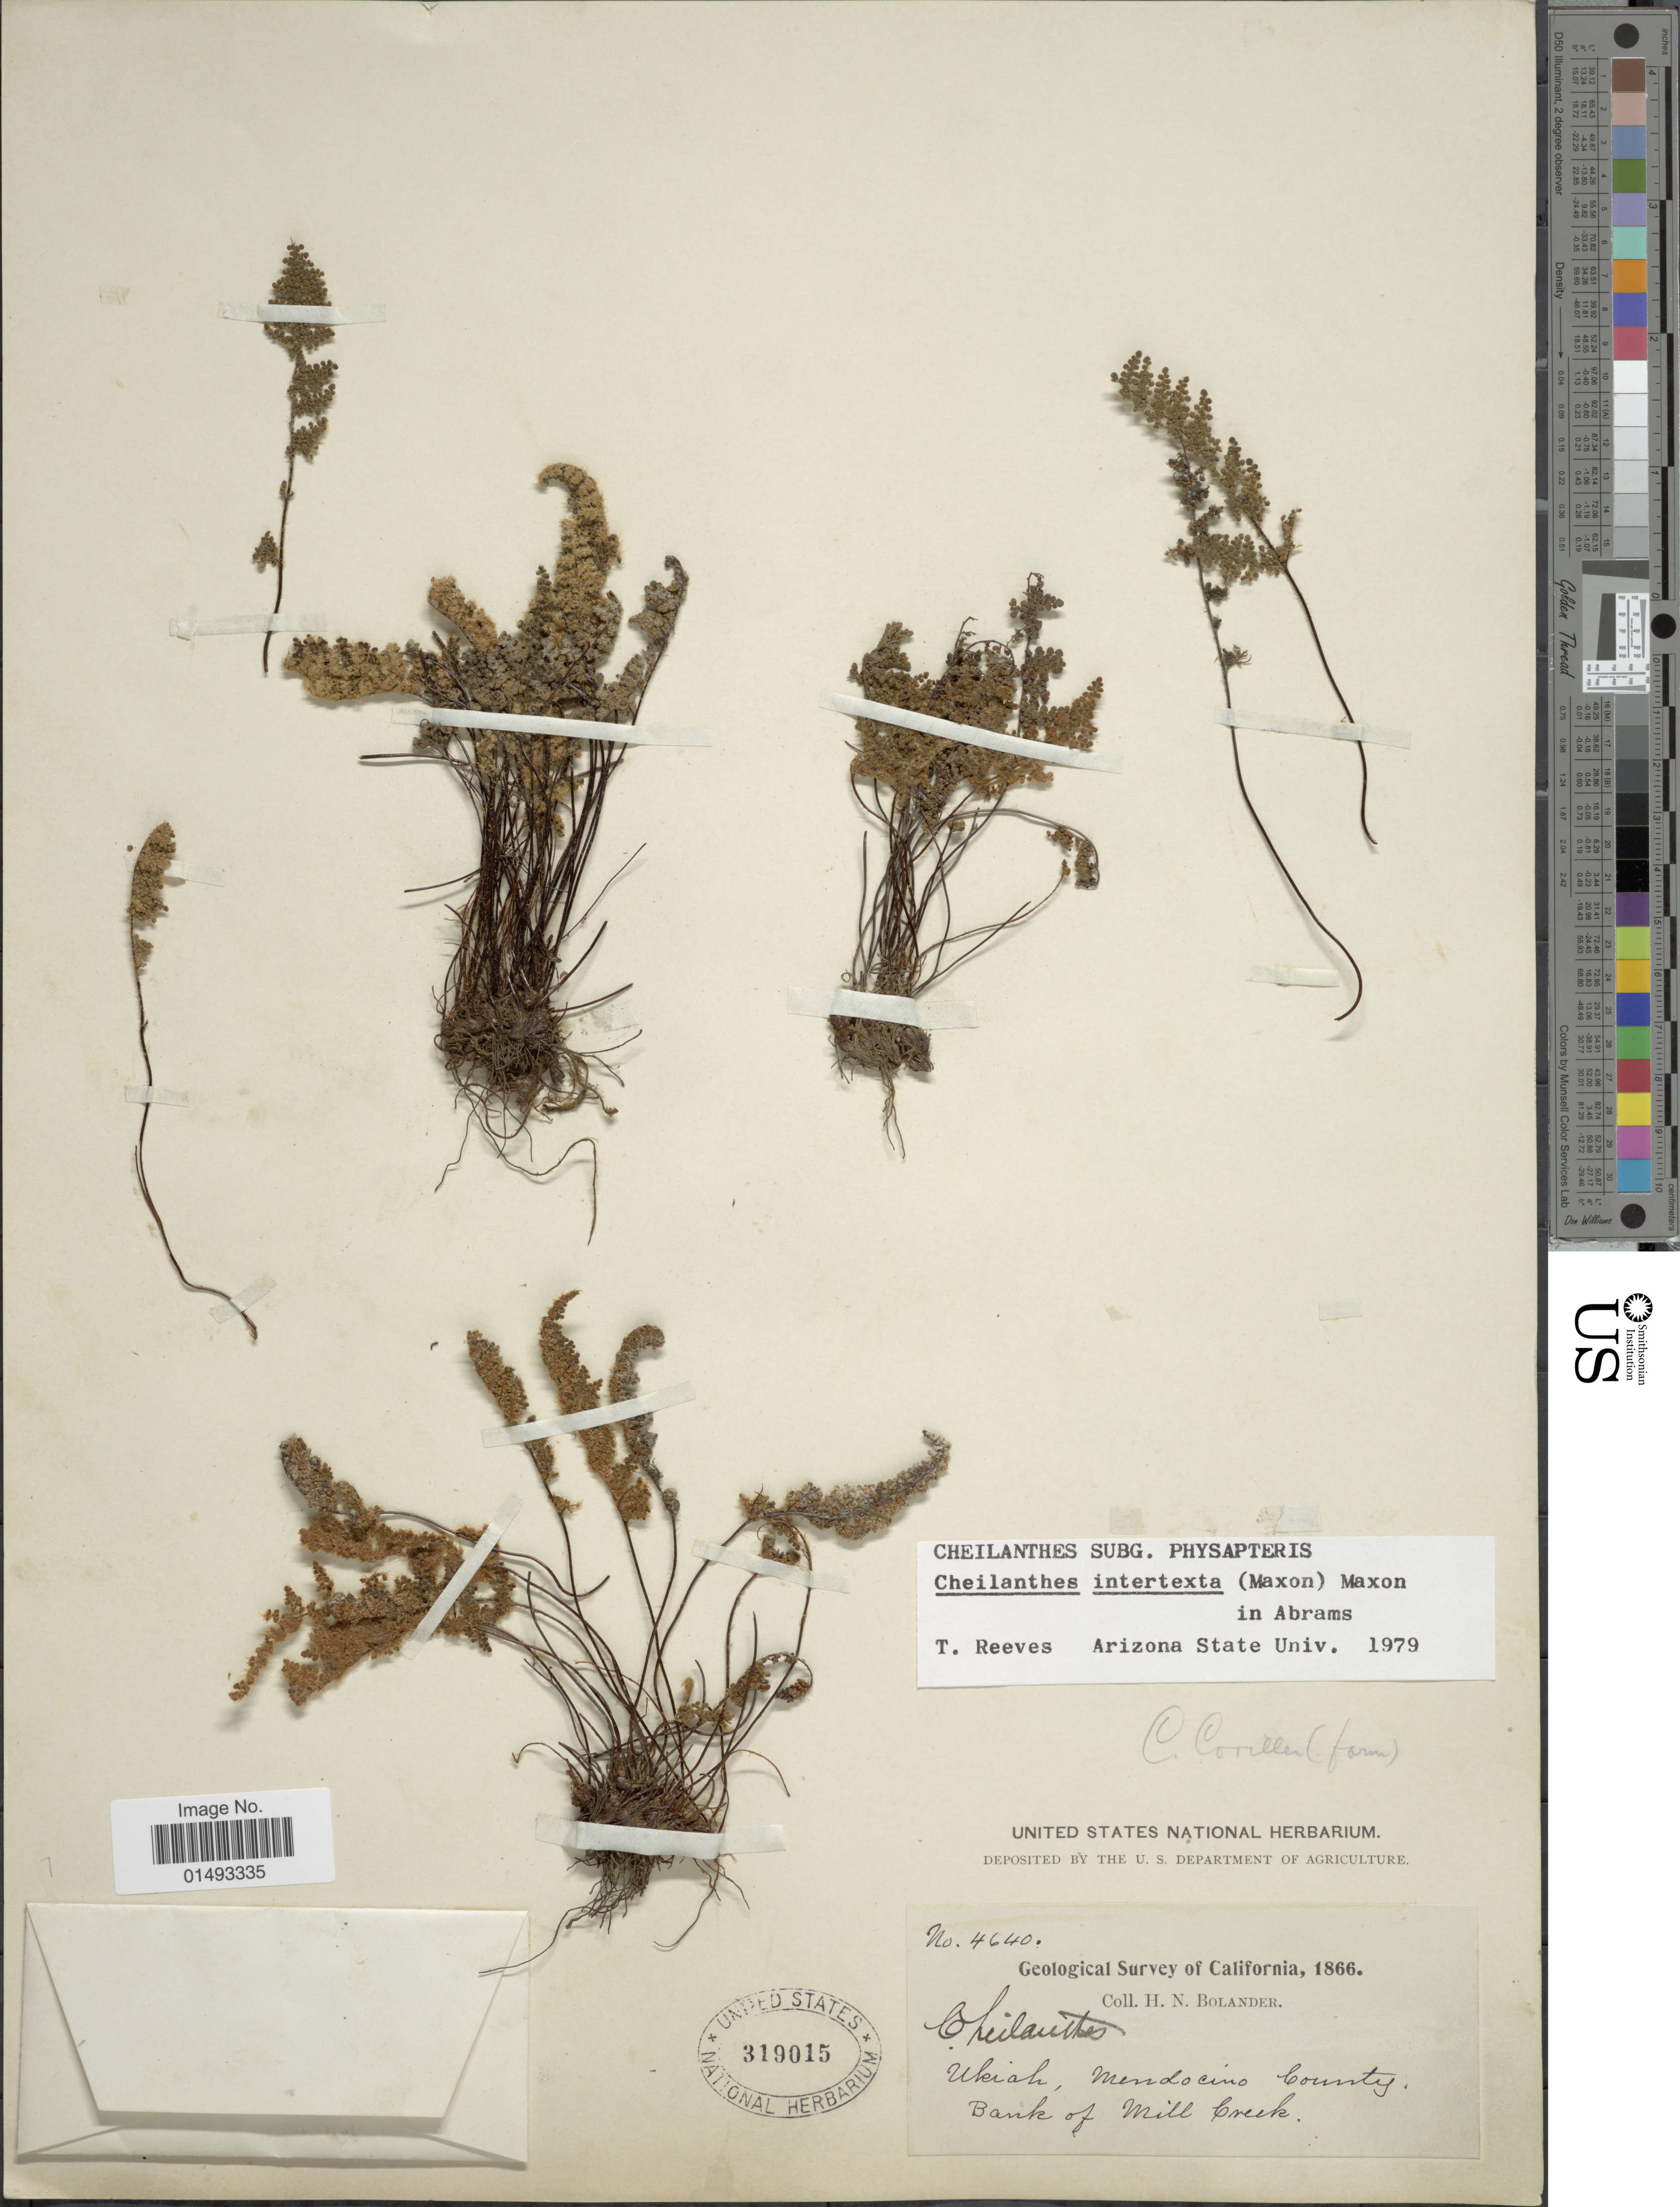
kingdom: Plantae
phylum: Tracheophyta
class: Polypodiopsida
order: Polypodiales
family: Pteridaceae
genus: Myriopteris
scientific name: Myriopteris intertexta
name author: (Maxon) Grusz & Windham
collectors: H. Bolander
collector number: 4640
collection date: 1866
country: United States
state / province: California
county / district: Mendocino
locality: Ukiah, Mendocino County, Bank of Mill Creek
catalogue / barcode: US 319015